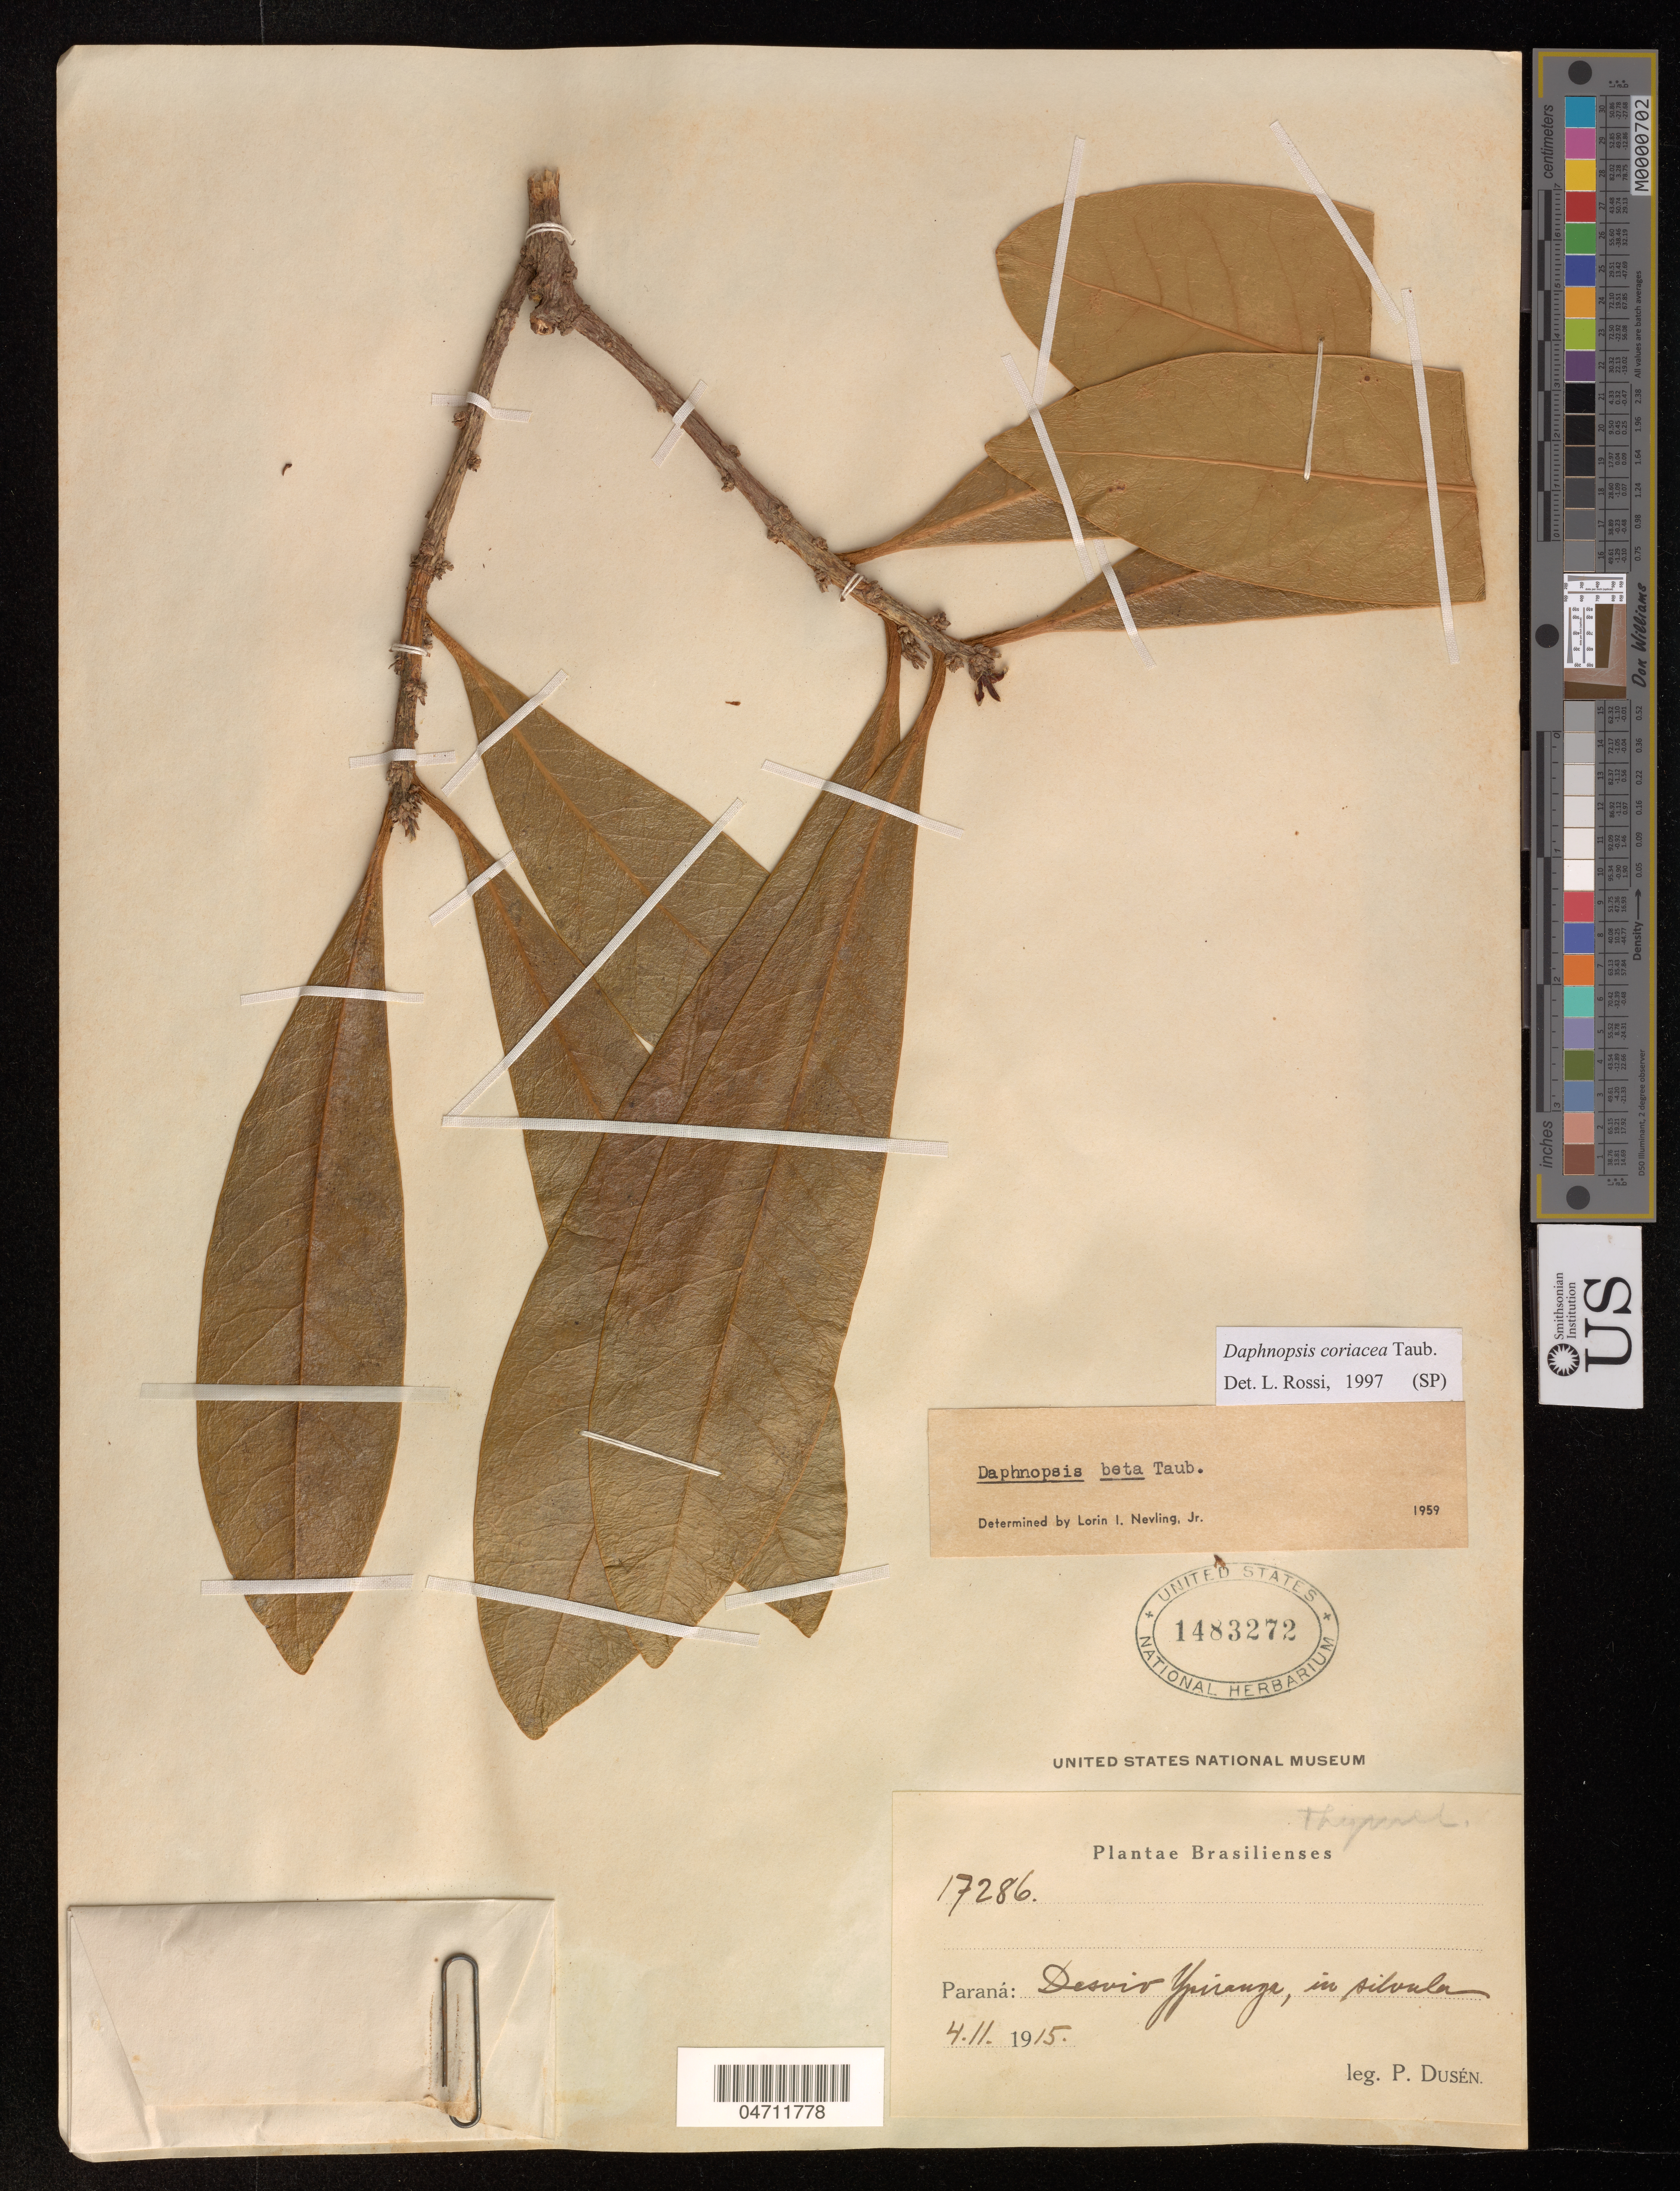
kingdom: Plantae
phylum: Tracheophyta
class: Magnoliopsida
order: Malvales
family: Thymelaeaceae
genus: Daphnopsis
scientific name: Daphnopsis coriacea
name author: Taub.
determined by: Rossi, L.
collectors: P. Dusén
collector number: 17286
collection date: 1915-11-04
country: Brazil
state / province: Paraná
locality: Paraná: Desvio Ypiranya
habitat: in silvula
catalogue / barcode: US 1483272